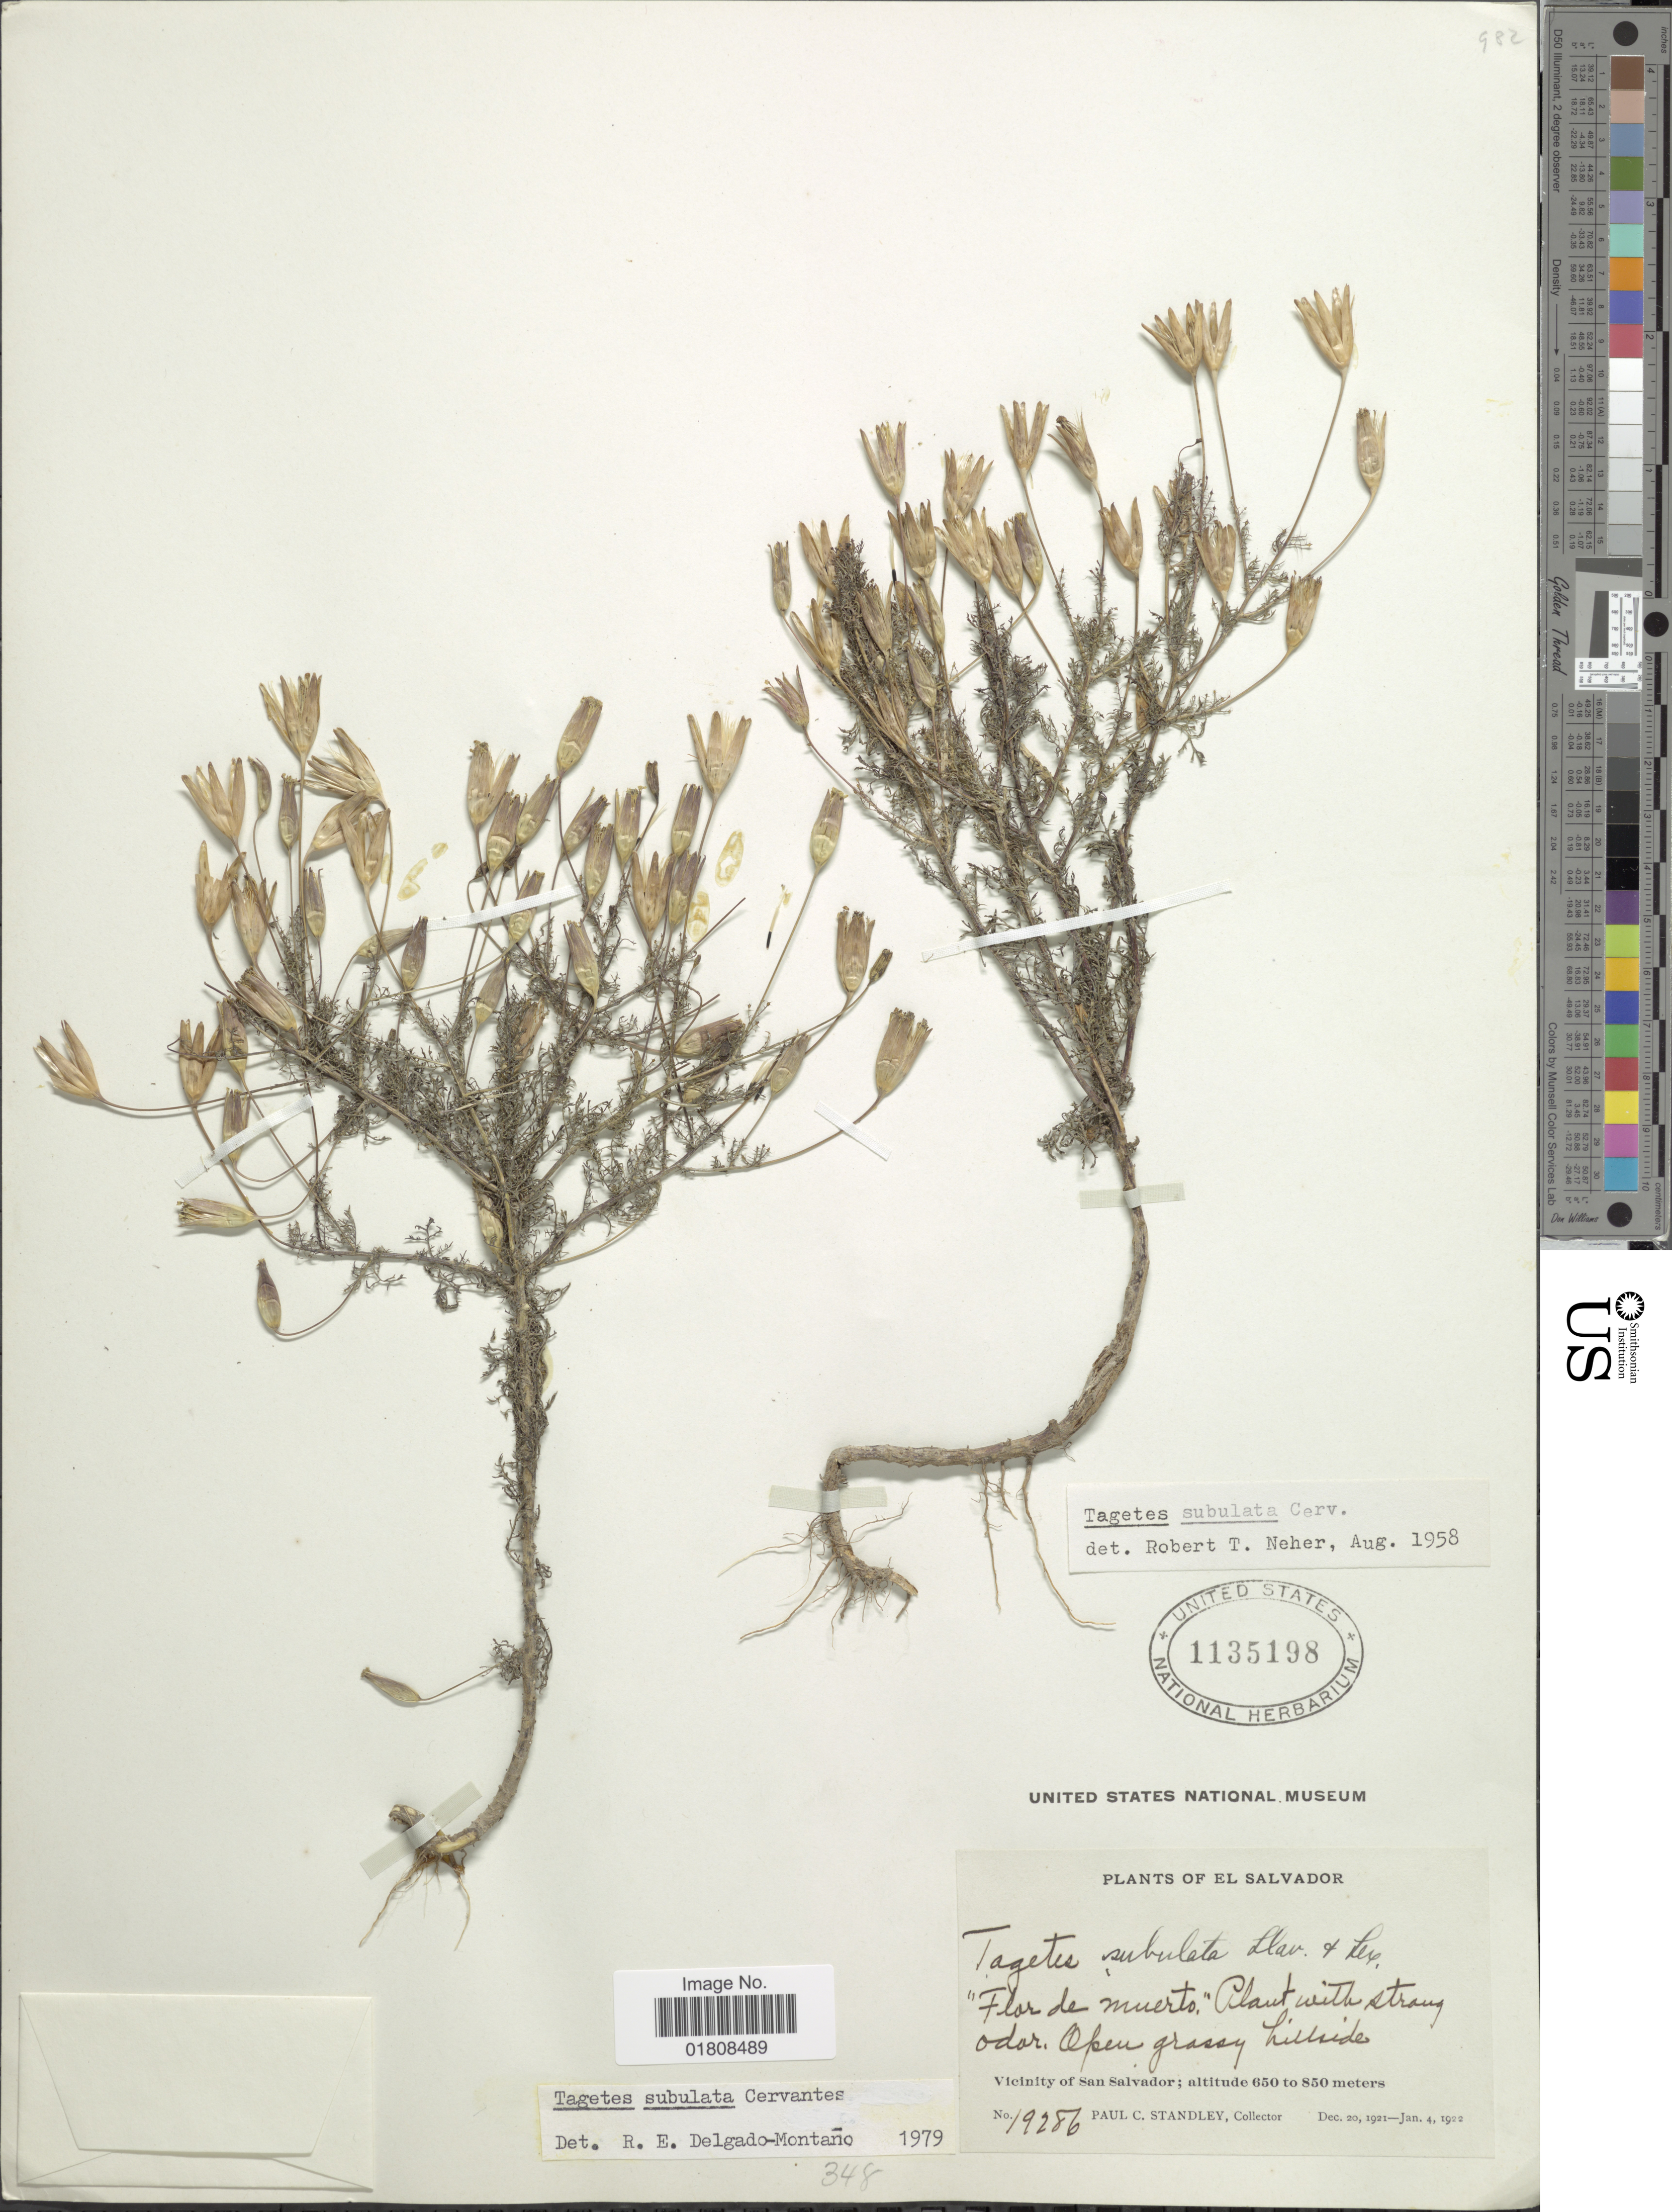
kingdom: Plantae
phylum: Tracheophyta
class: Magnoliopsida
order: Asterales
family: Asteraceae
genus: Tagetes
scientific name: Tagetes subulata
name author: Cerv.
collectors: P. C. Standley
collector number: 19286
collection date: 1921-12-20/1922-01-04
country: El Salvador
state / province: San Salvador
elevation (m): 650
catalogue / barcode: US 1135198